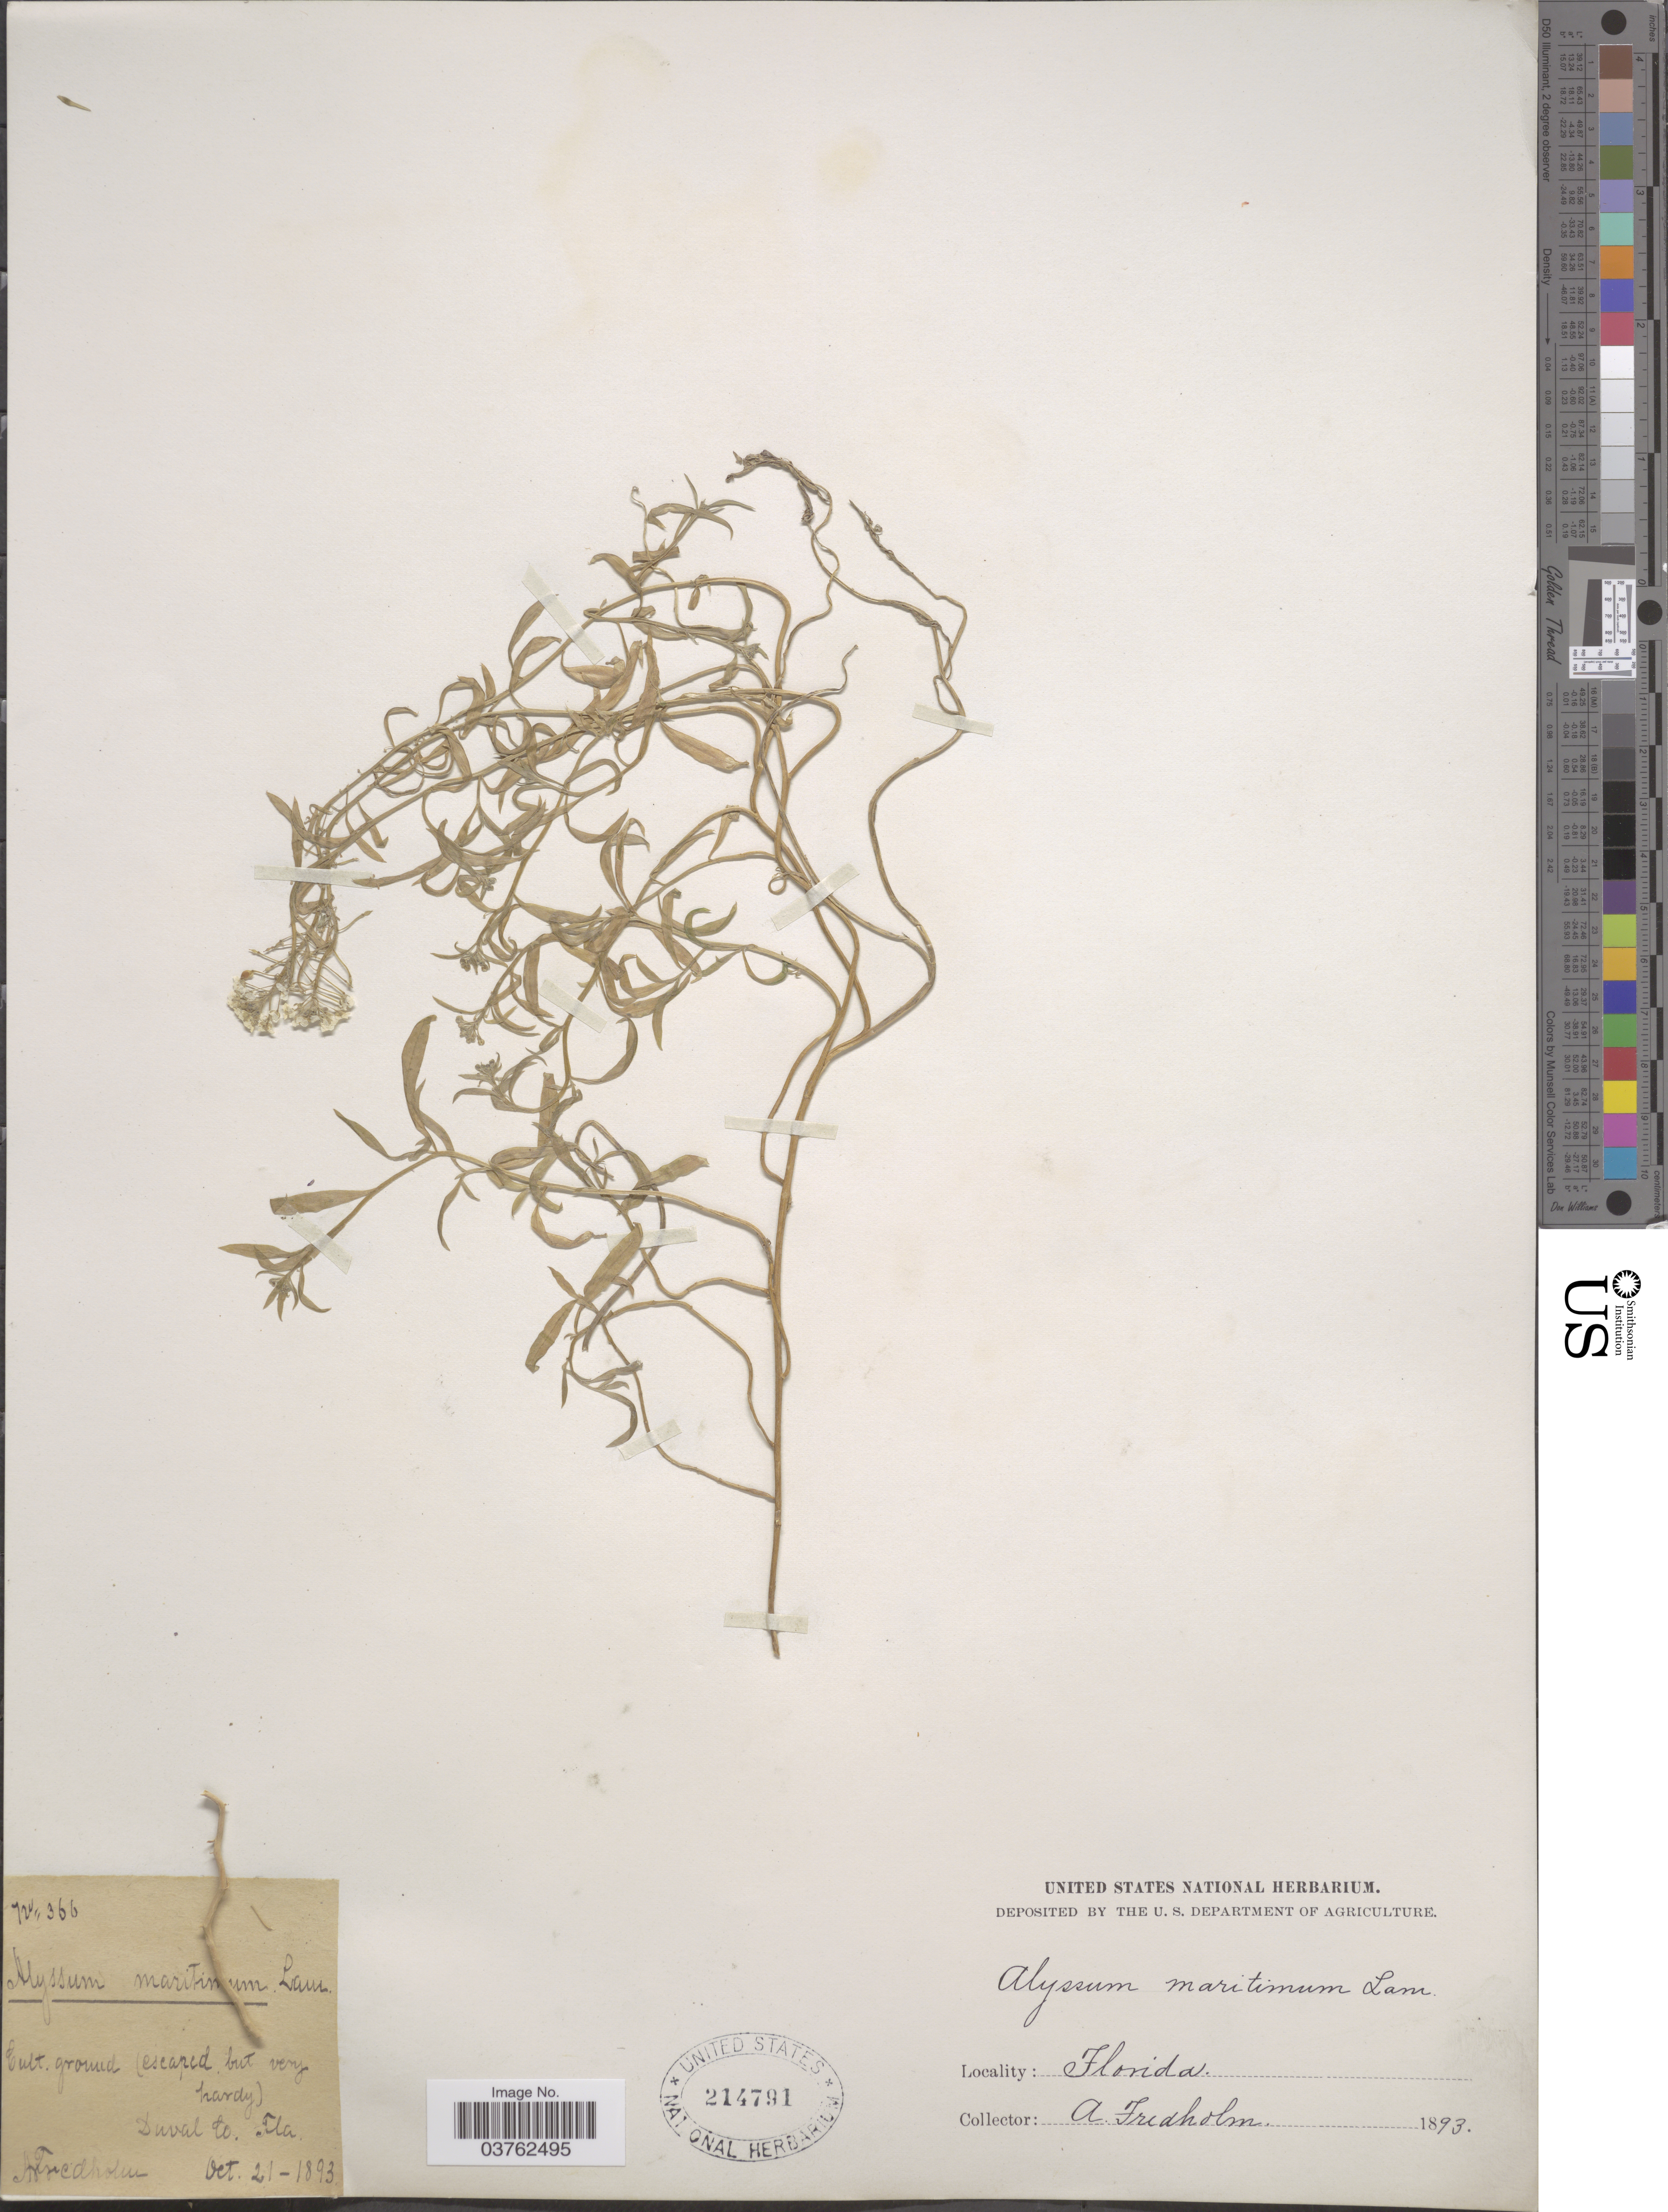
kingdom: Plantae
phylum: Tracheophyta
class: Magnoliopsida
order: Brassicales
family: Brassicaceae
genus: Lobularia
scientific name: Lobularia maritima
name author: (L.) Desv.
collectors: A. Fredholm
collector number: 366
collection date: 1893-10-21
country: United States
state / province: Florida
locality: Duval Co.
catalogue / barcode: US 214791